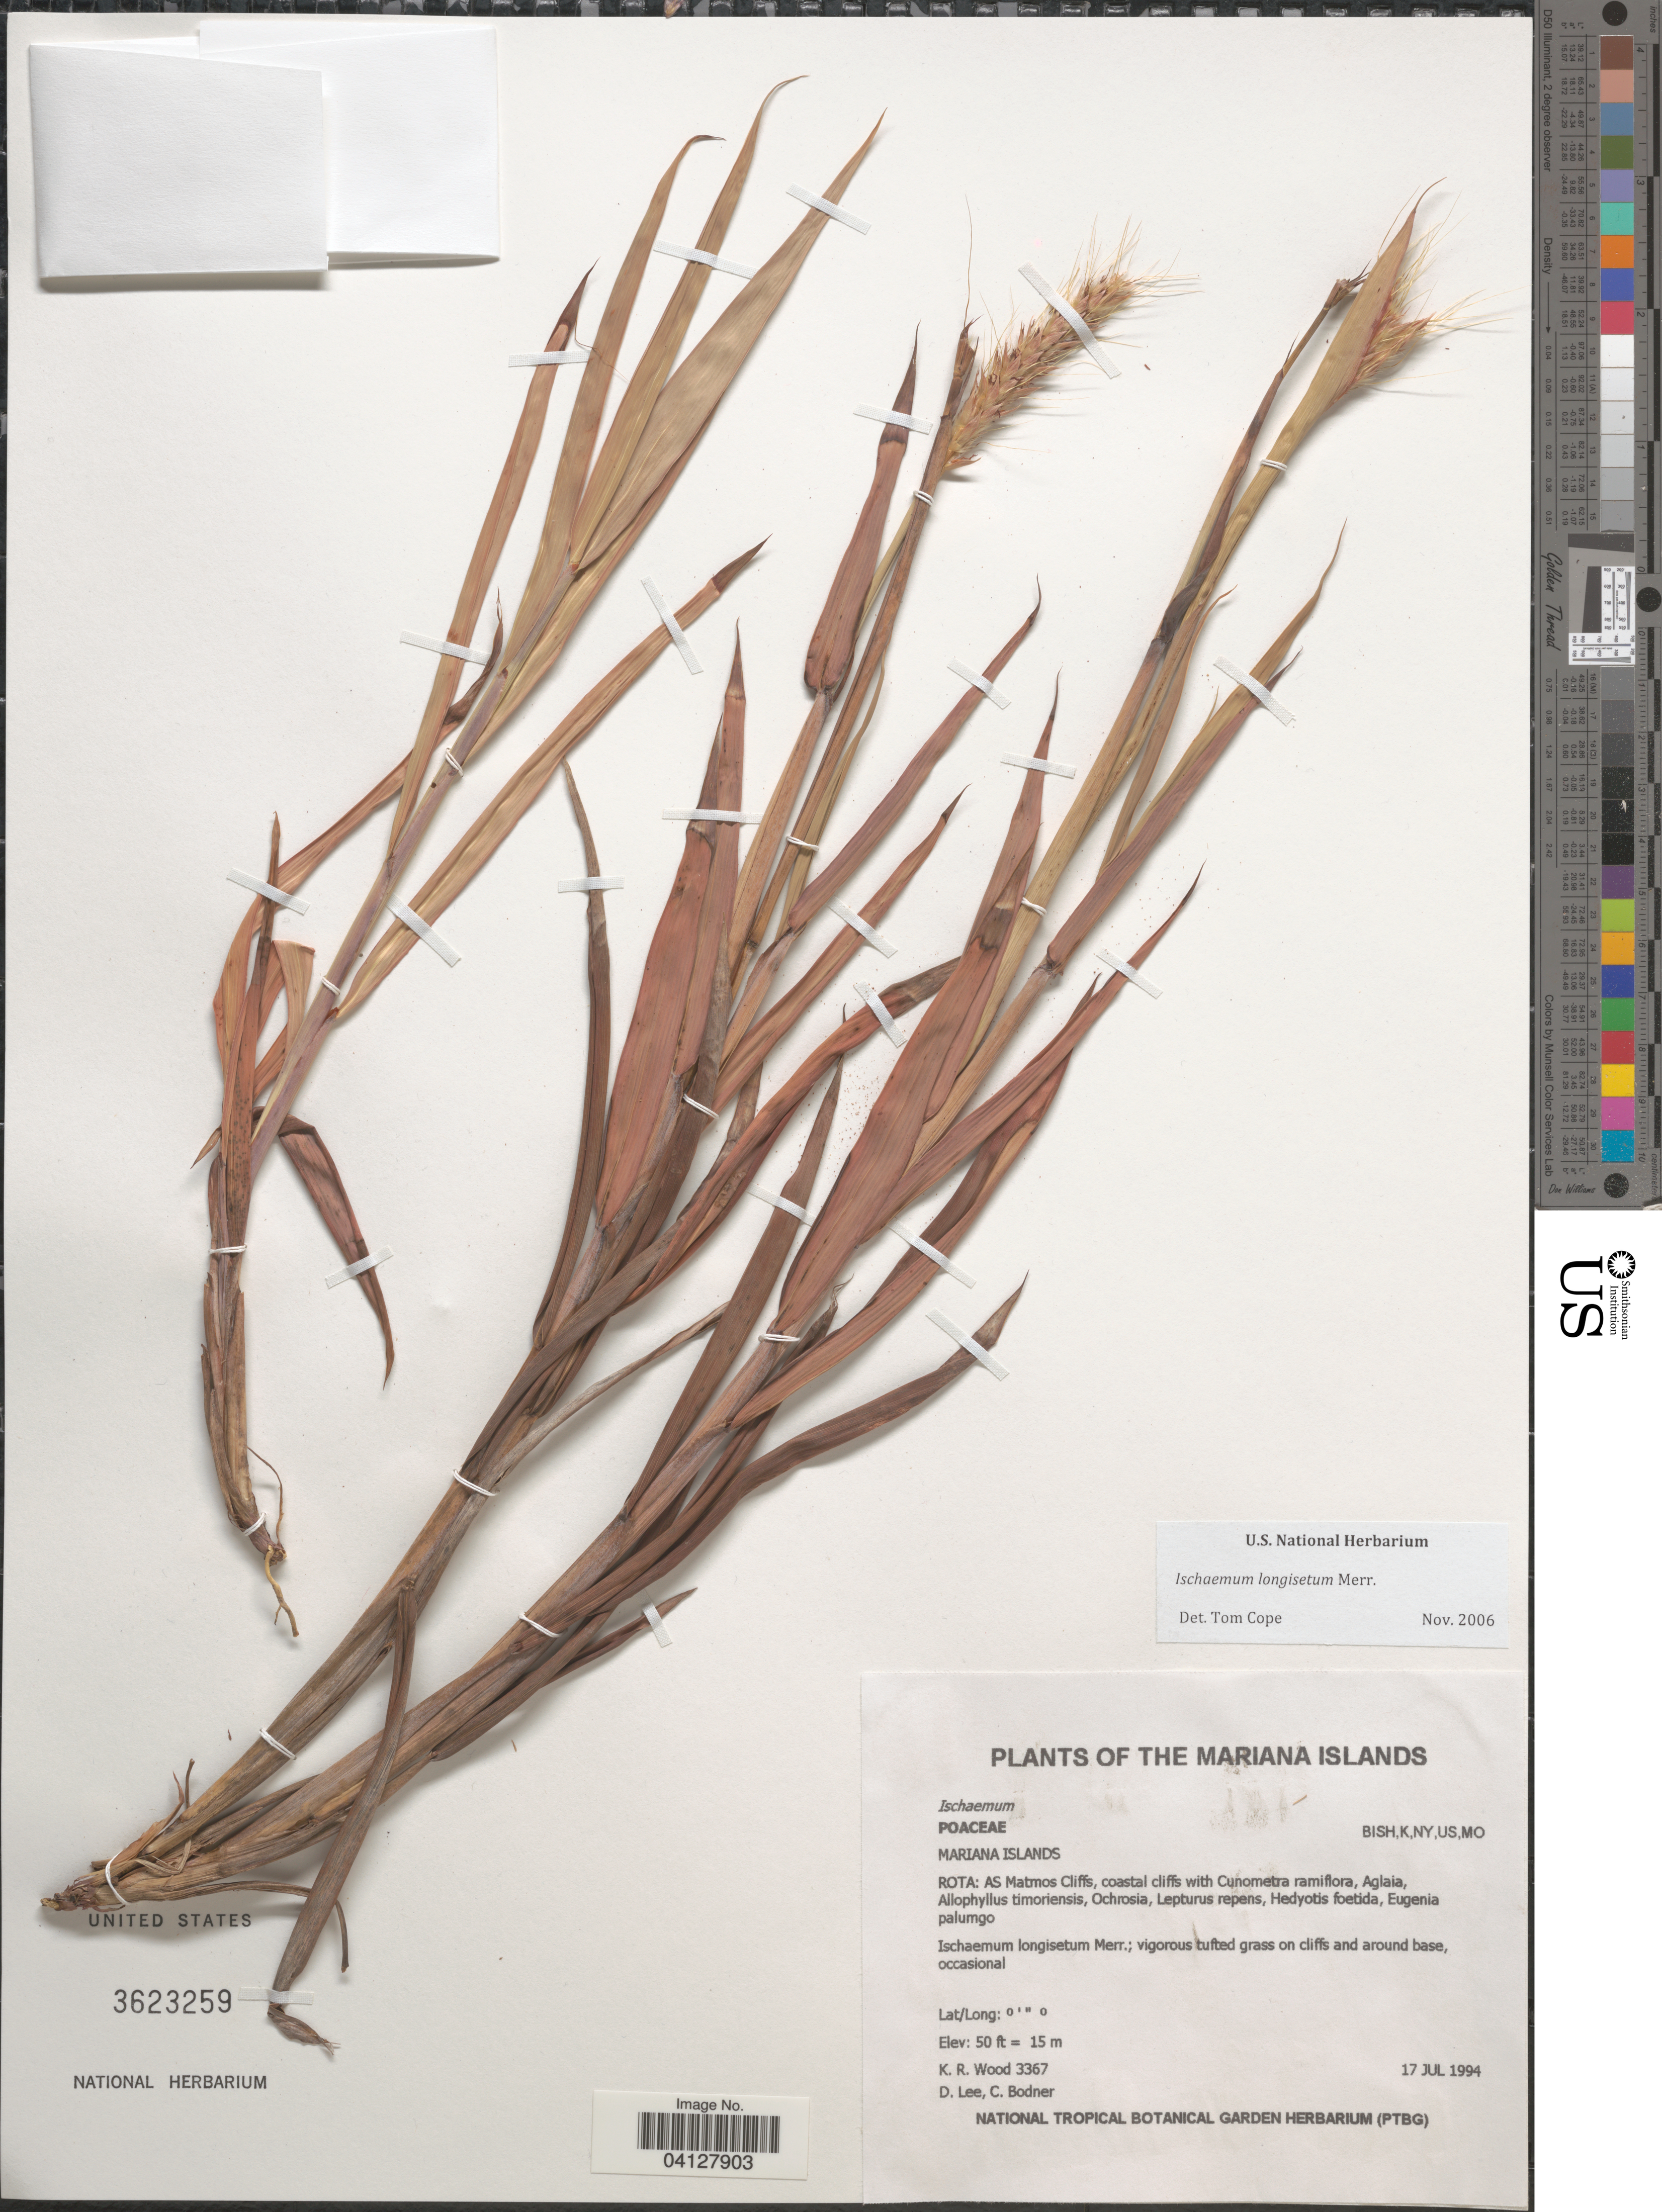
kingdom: Plantae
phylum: Tracheophyta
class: Liliopsida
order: Poales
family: Poaceae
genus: Ischaemum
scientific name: Ischaemum longisetum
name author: Merr.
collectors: K. R. Wood, D. Lee & C. Bodner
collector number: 3367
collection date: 1994-07-17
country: Northern Mariana Islands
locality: AS Matmos Cliffs.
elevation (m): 15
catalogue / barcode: US 3623259